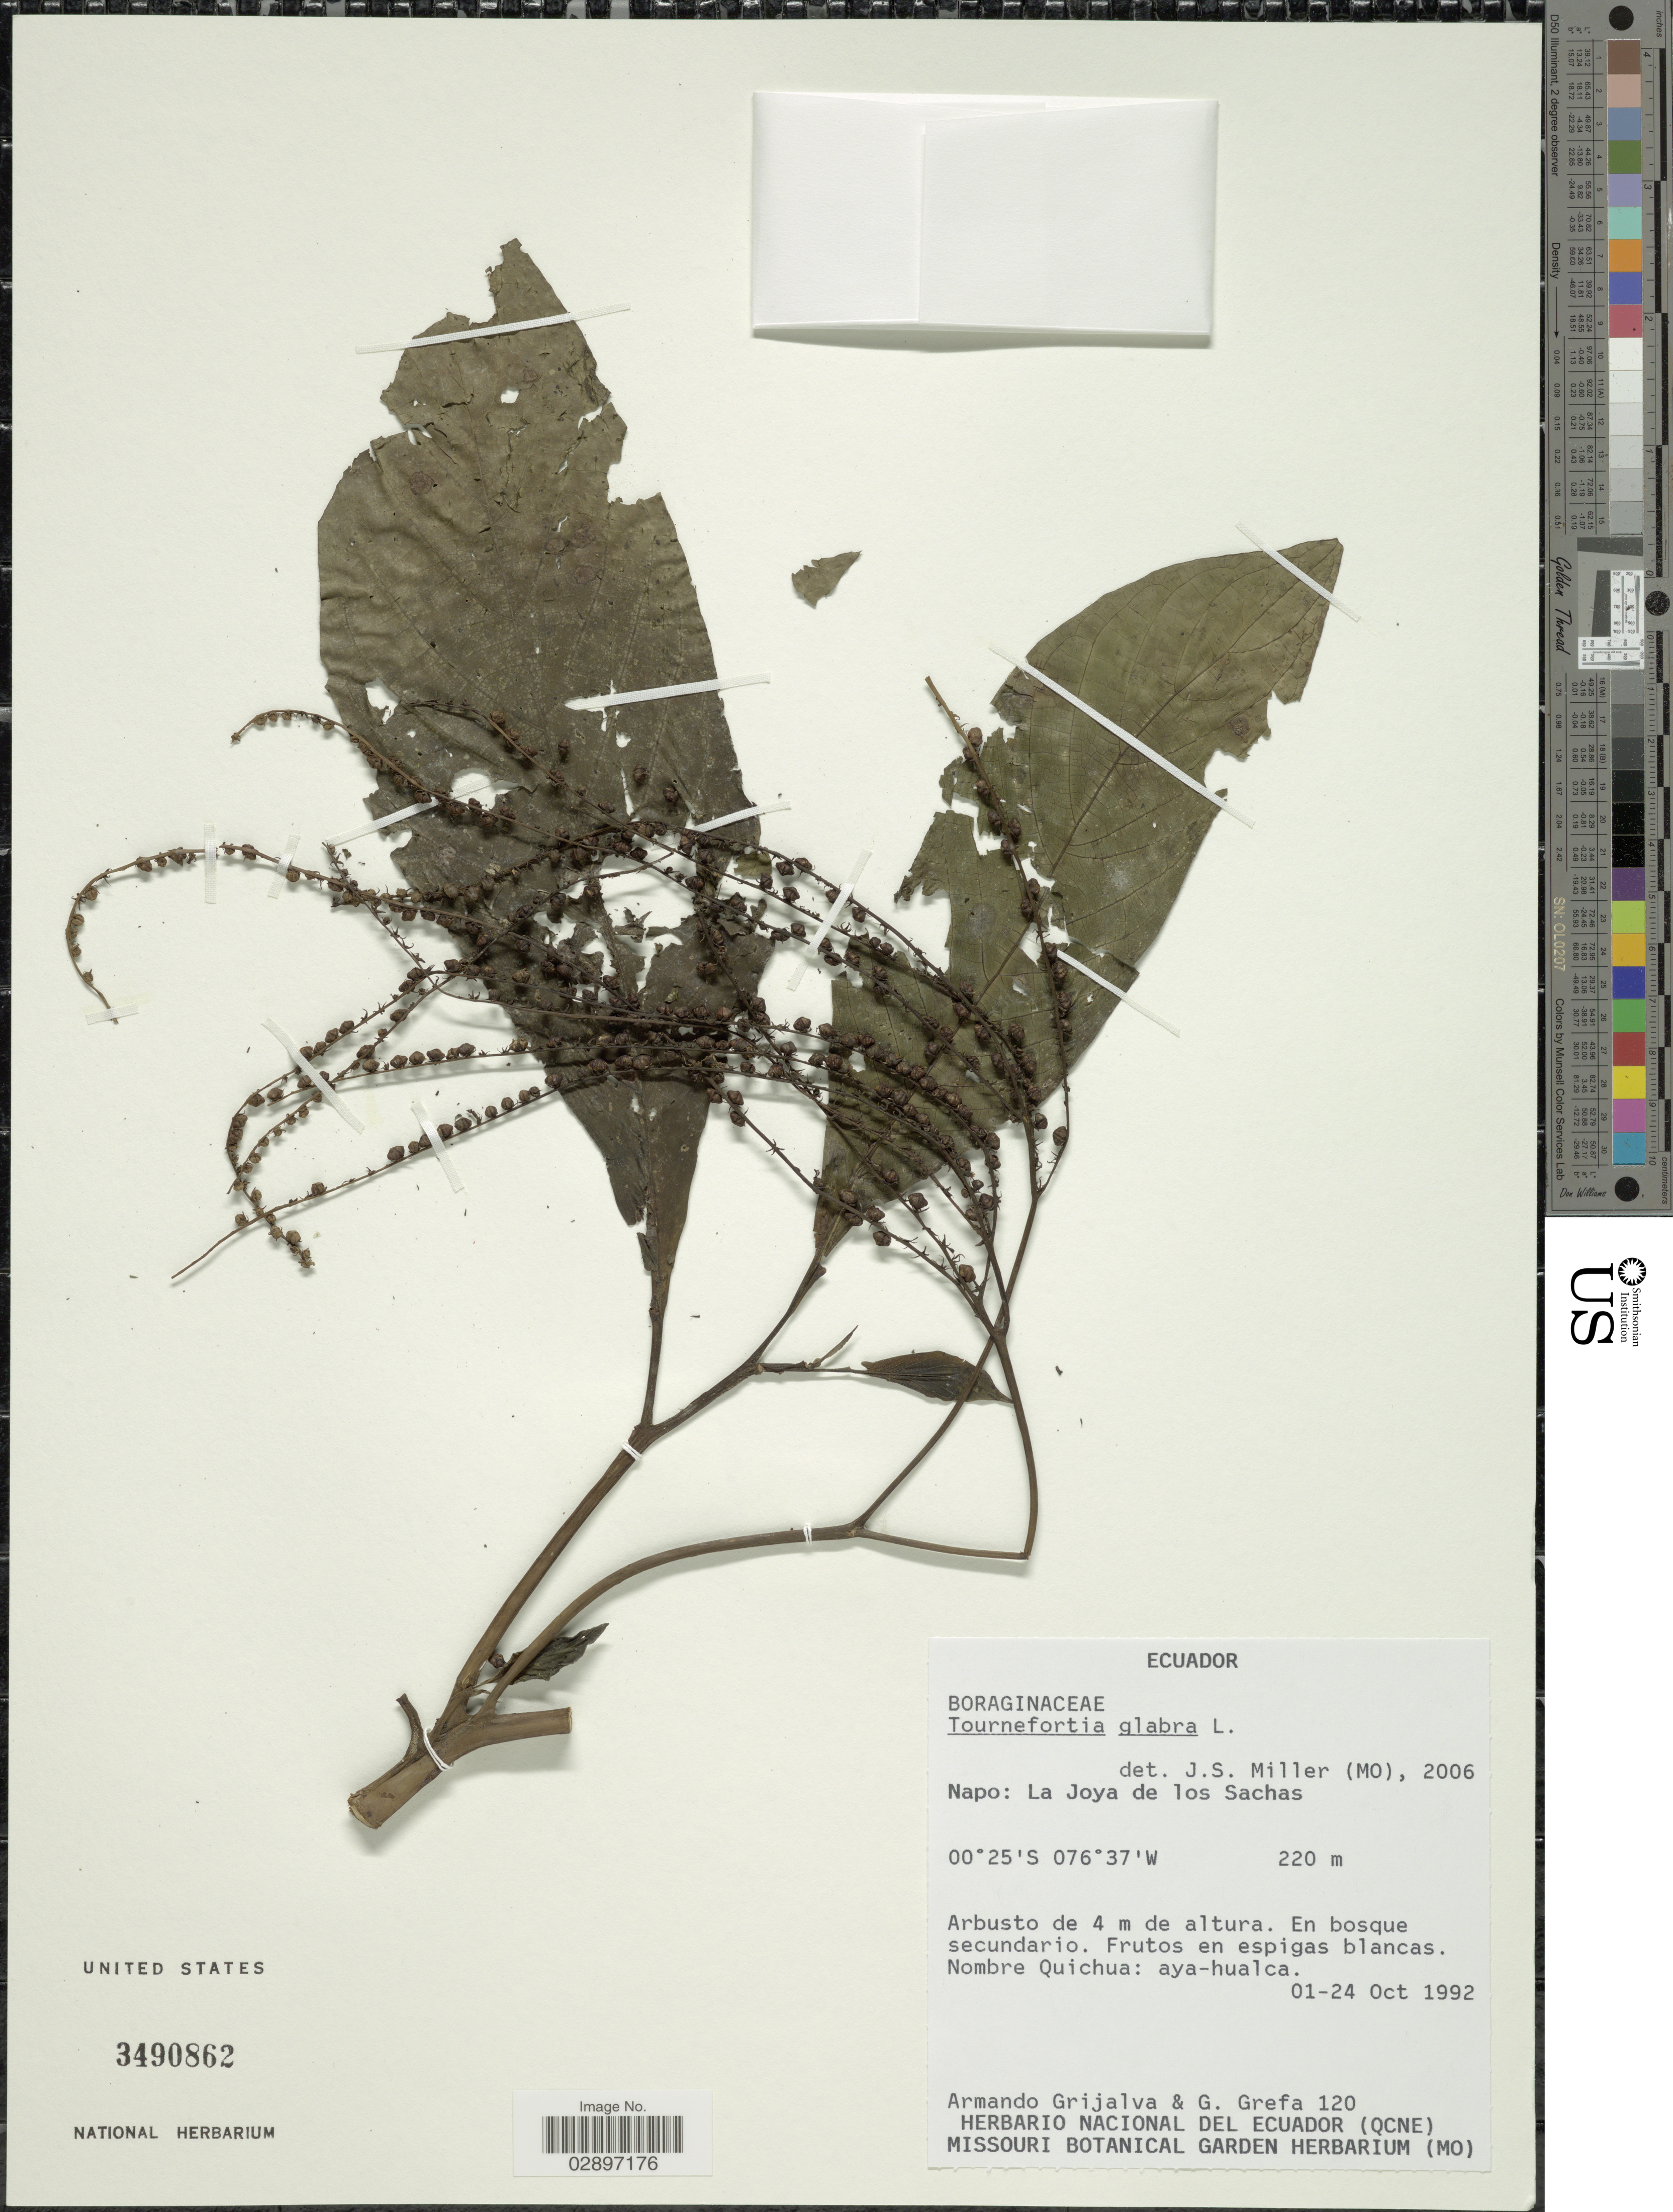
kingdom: Plantae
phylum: Tracheophyta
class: Magnoliopsida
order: Boraginales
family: Heliotropiaceae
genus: Tournefortia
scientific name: Tournefortia glabra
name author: L.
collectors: A. Grijalva & G. Grefa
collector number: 120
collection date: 1992-10-01/1992-10-24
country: Ecuador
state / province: Napo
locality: La Joya de los Sachas.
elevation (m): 220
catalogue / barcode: US 3490862